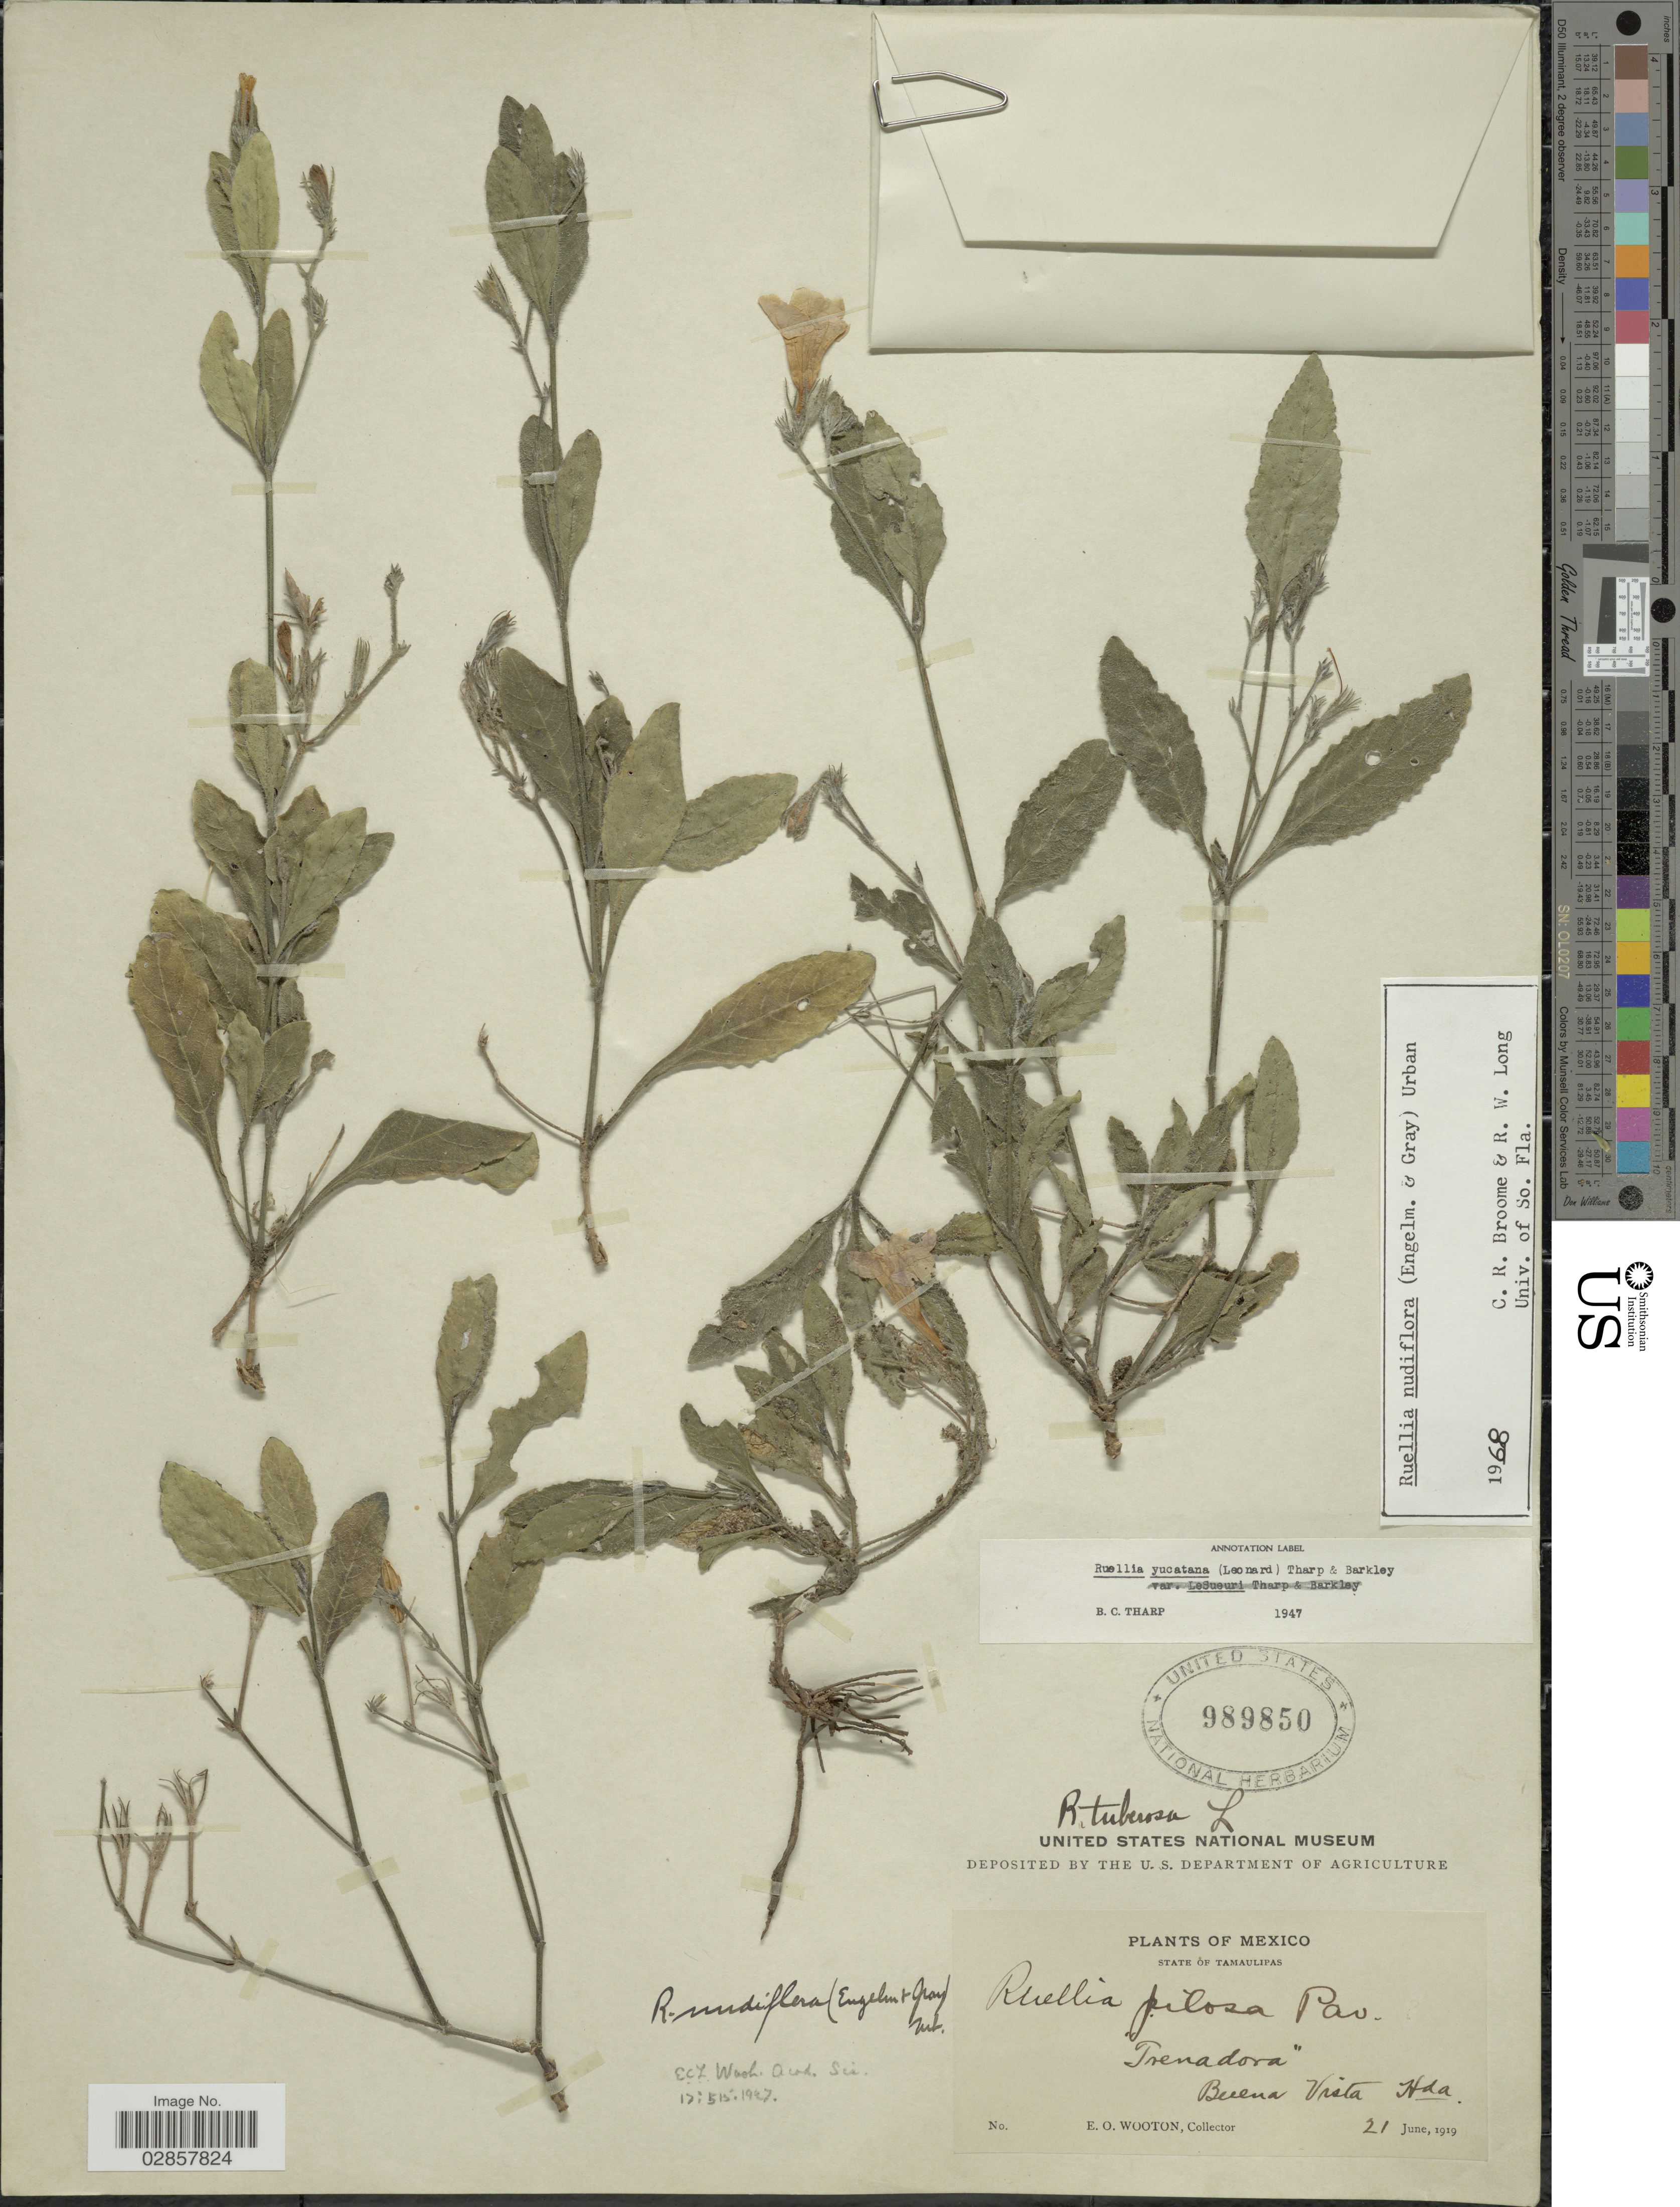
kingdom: Plantae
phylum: Tracheophyta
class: Magnoliopsida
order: Lamiales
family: Acanthaceae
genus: Ruellia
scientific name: Ruellia nudiflora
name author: (Engelm. & A. Gray) Urb.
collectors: E. O. Wooton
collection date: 1919-06-21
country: Mexico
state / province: Hidalgo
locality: Trenadora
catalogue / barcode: US 989850